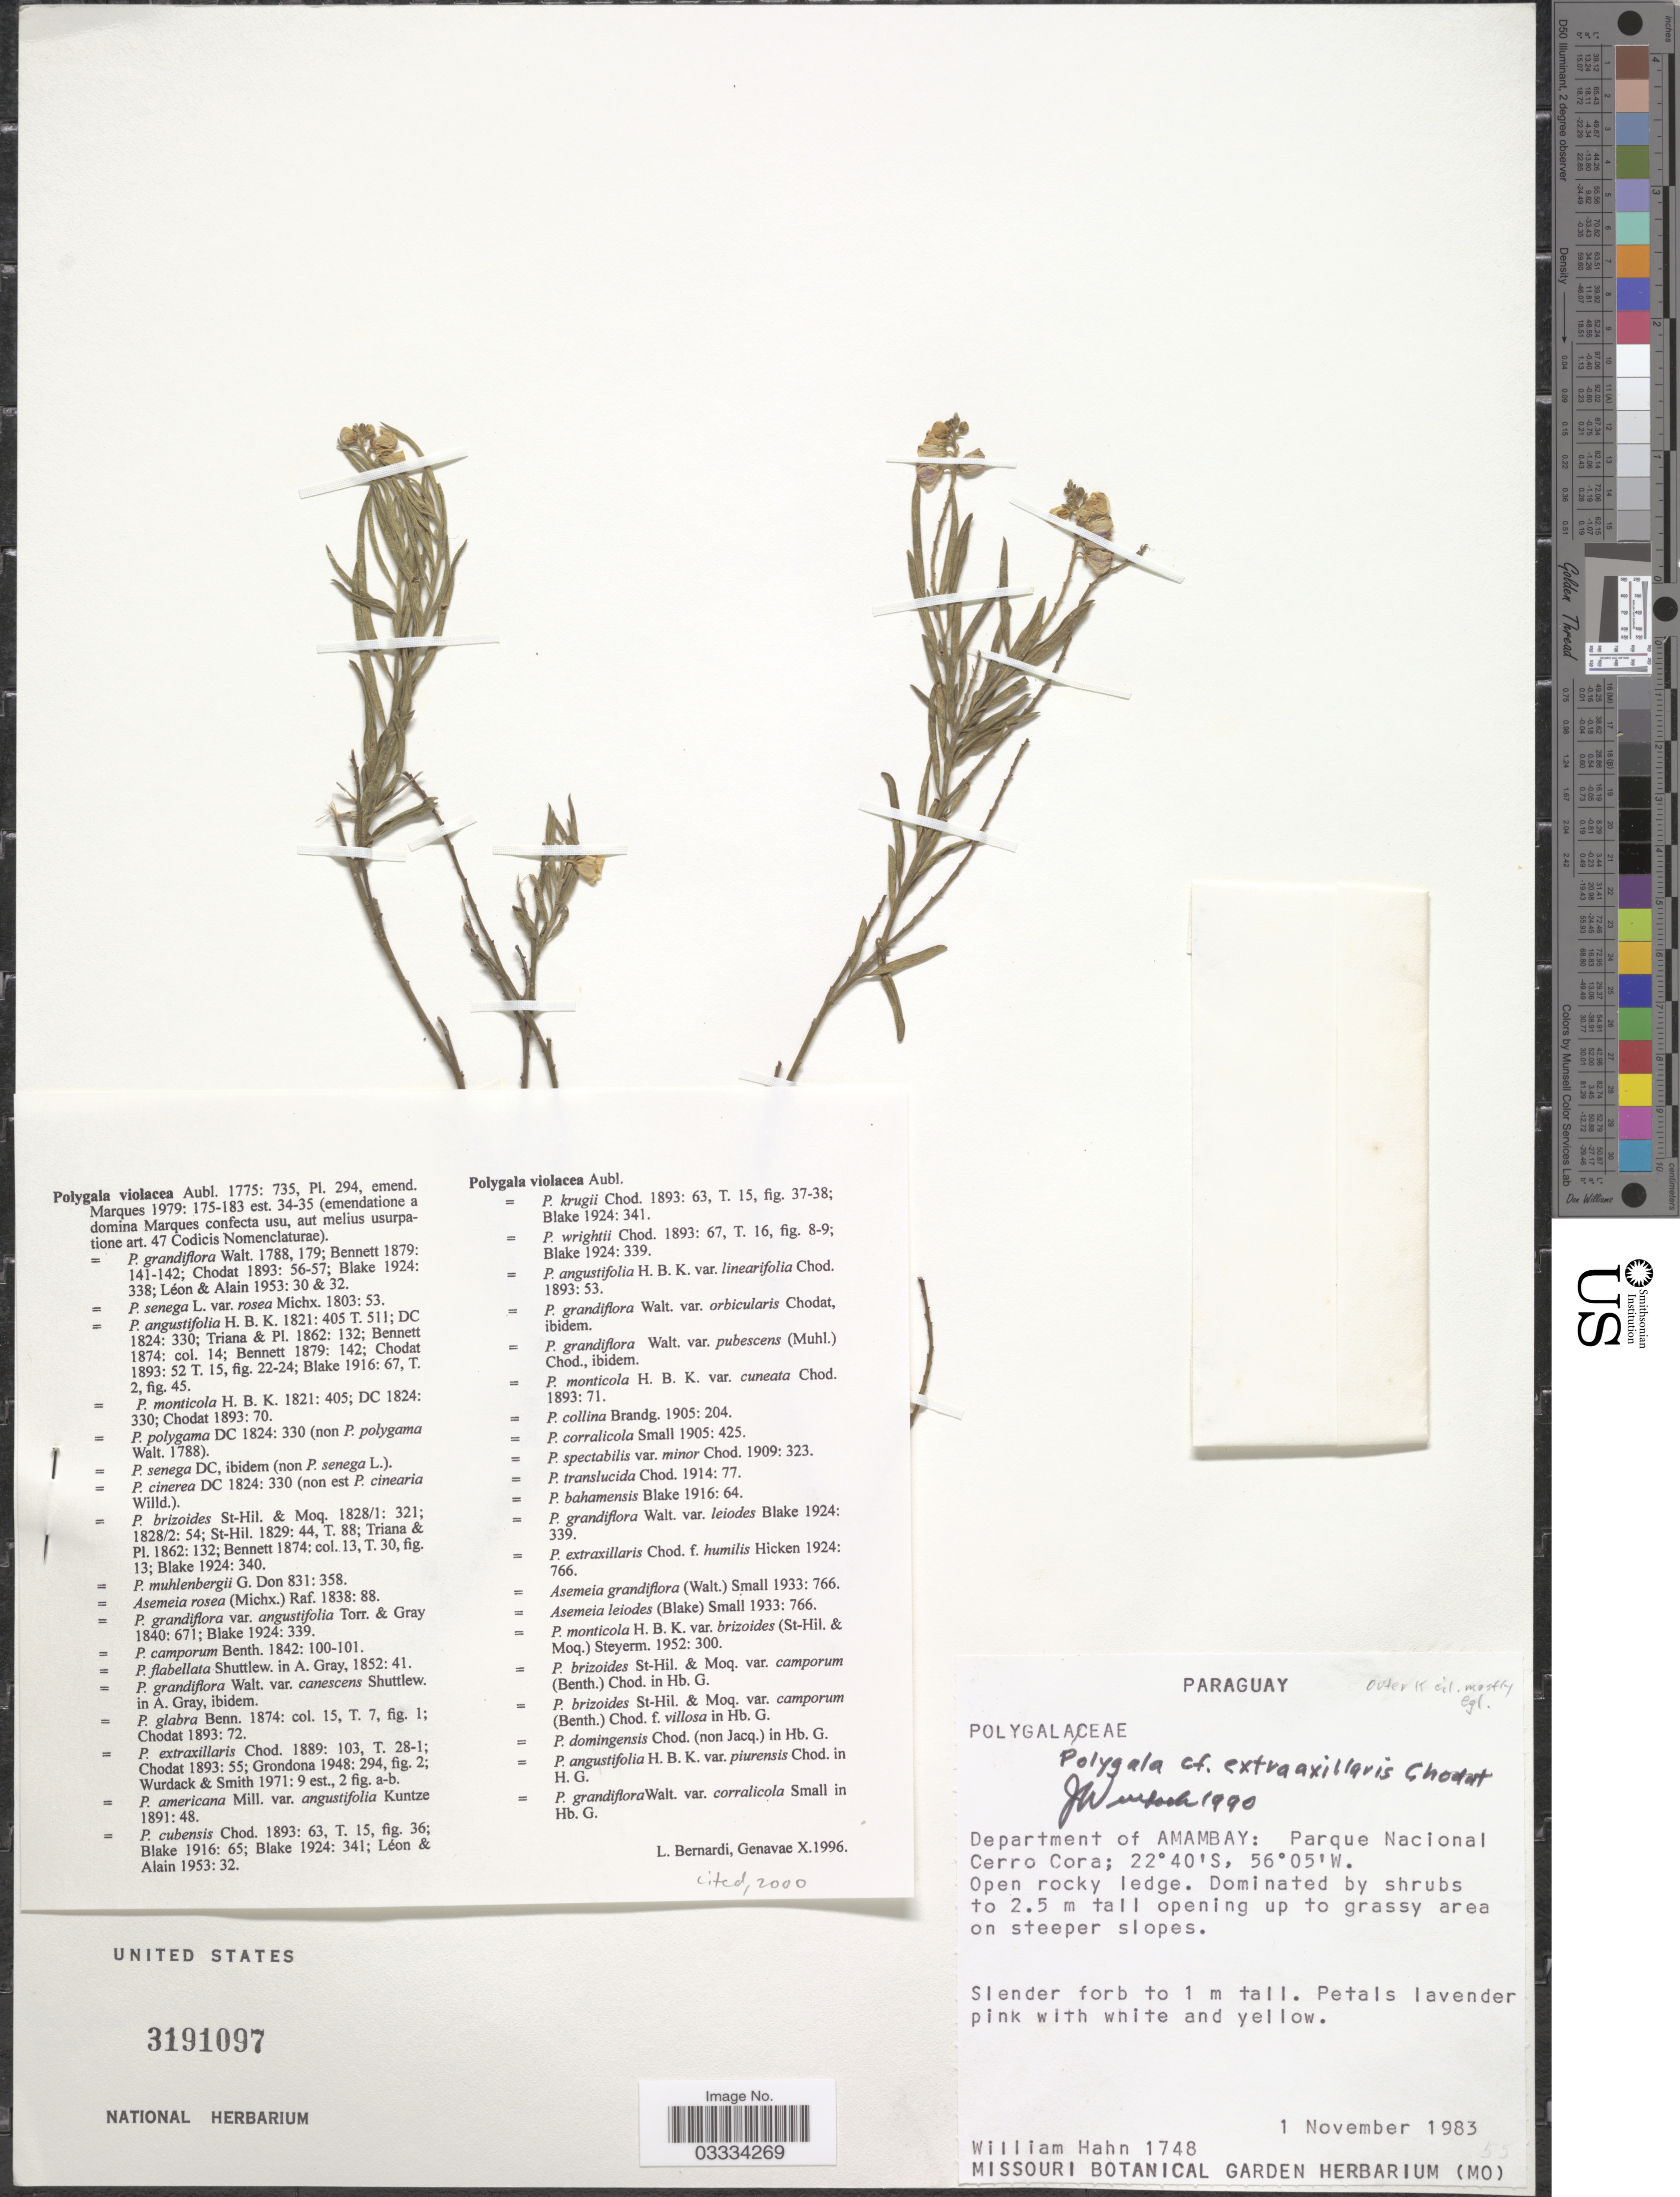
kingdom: Plantae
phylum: Tracheophyta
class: Magnoliopsida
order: Fabales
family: Polygalaceae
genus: Asemeia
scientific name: Asemeia extraaxillaris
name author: (Chodat) J.F.B. Pastore & J.R. Abbott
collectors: W. Hahn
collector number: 1748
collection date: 1983-11-01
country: Paraguay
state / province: Amambay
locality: Department of Amambay: Parque Nacional Cerro Cora.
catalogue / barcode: US 3191097